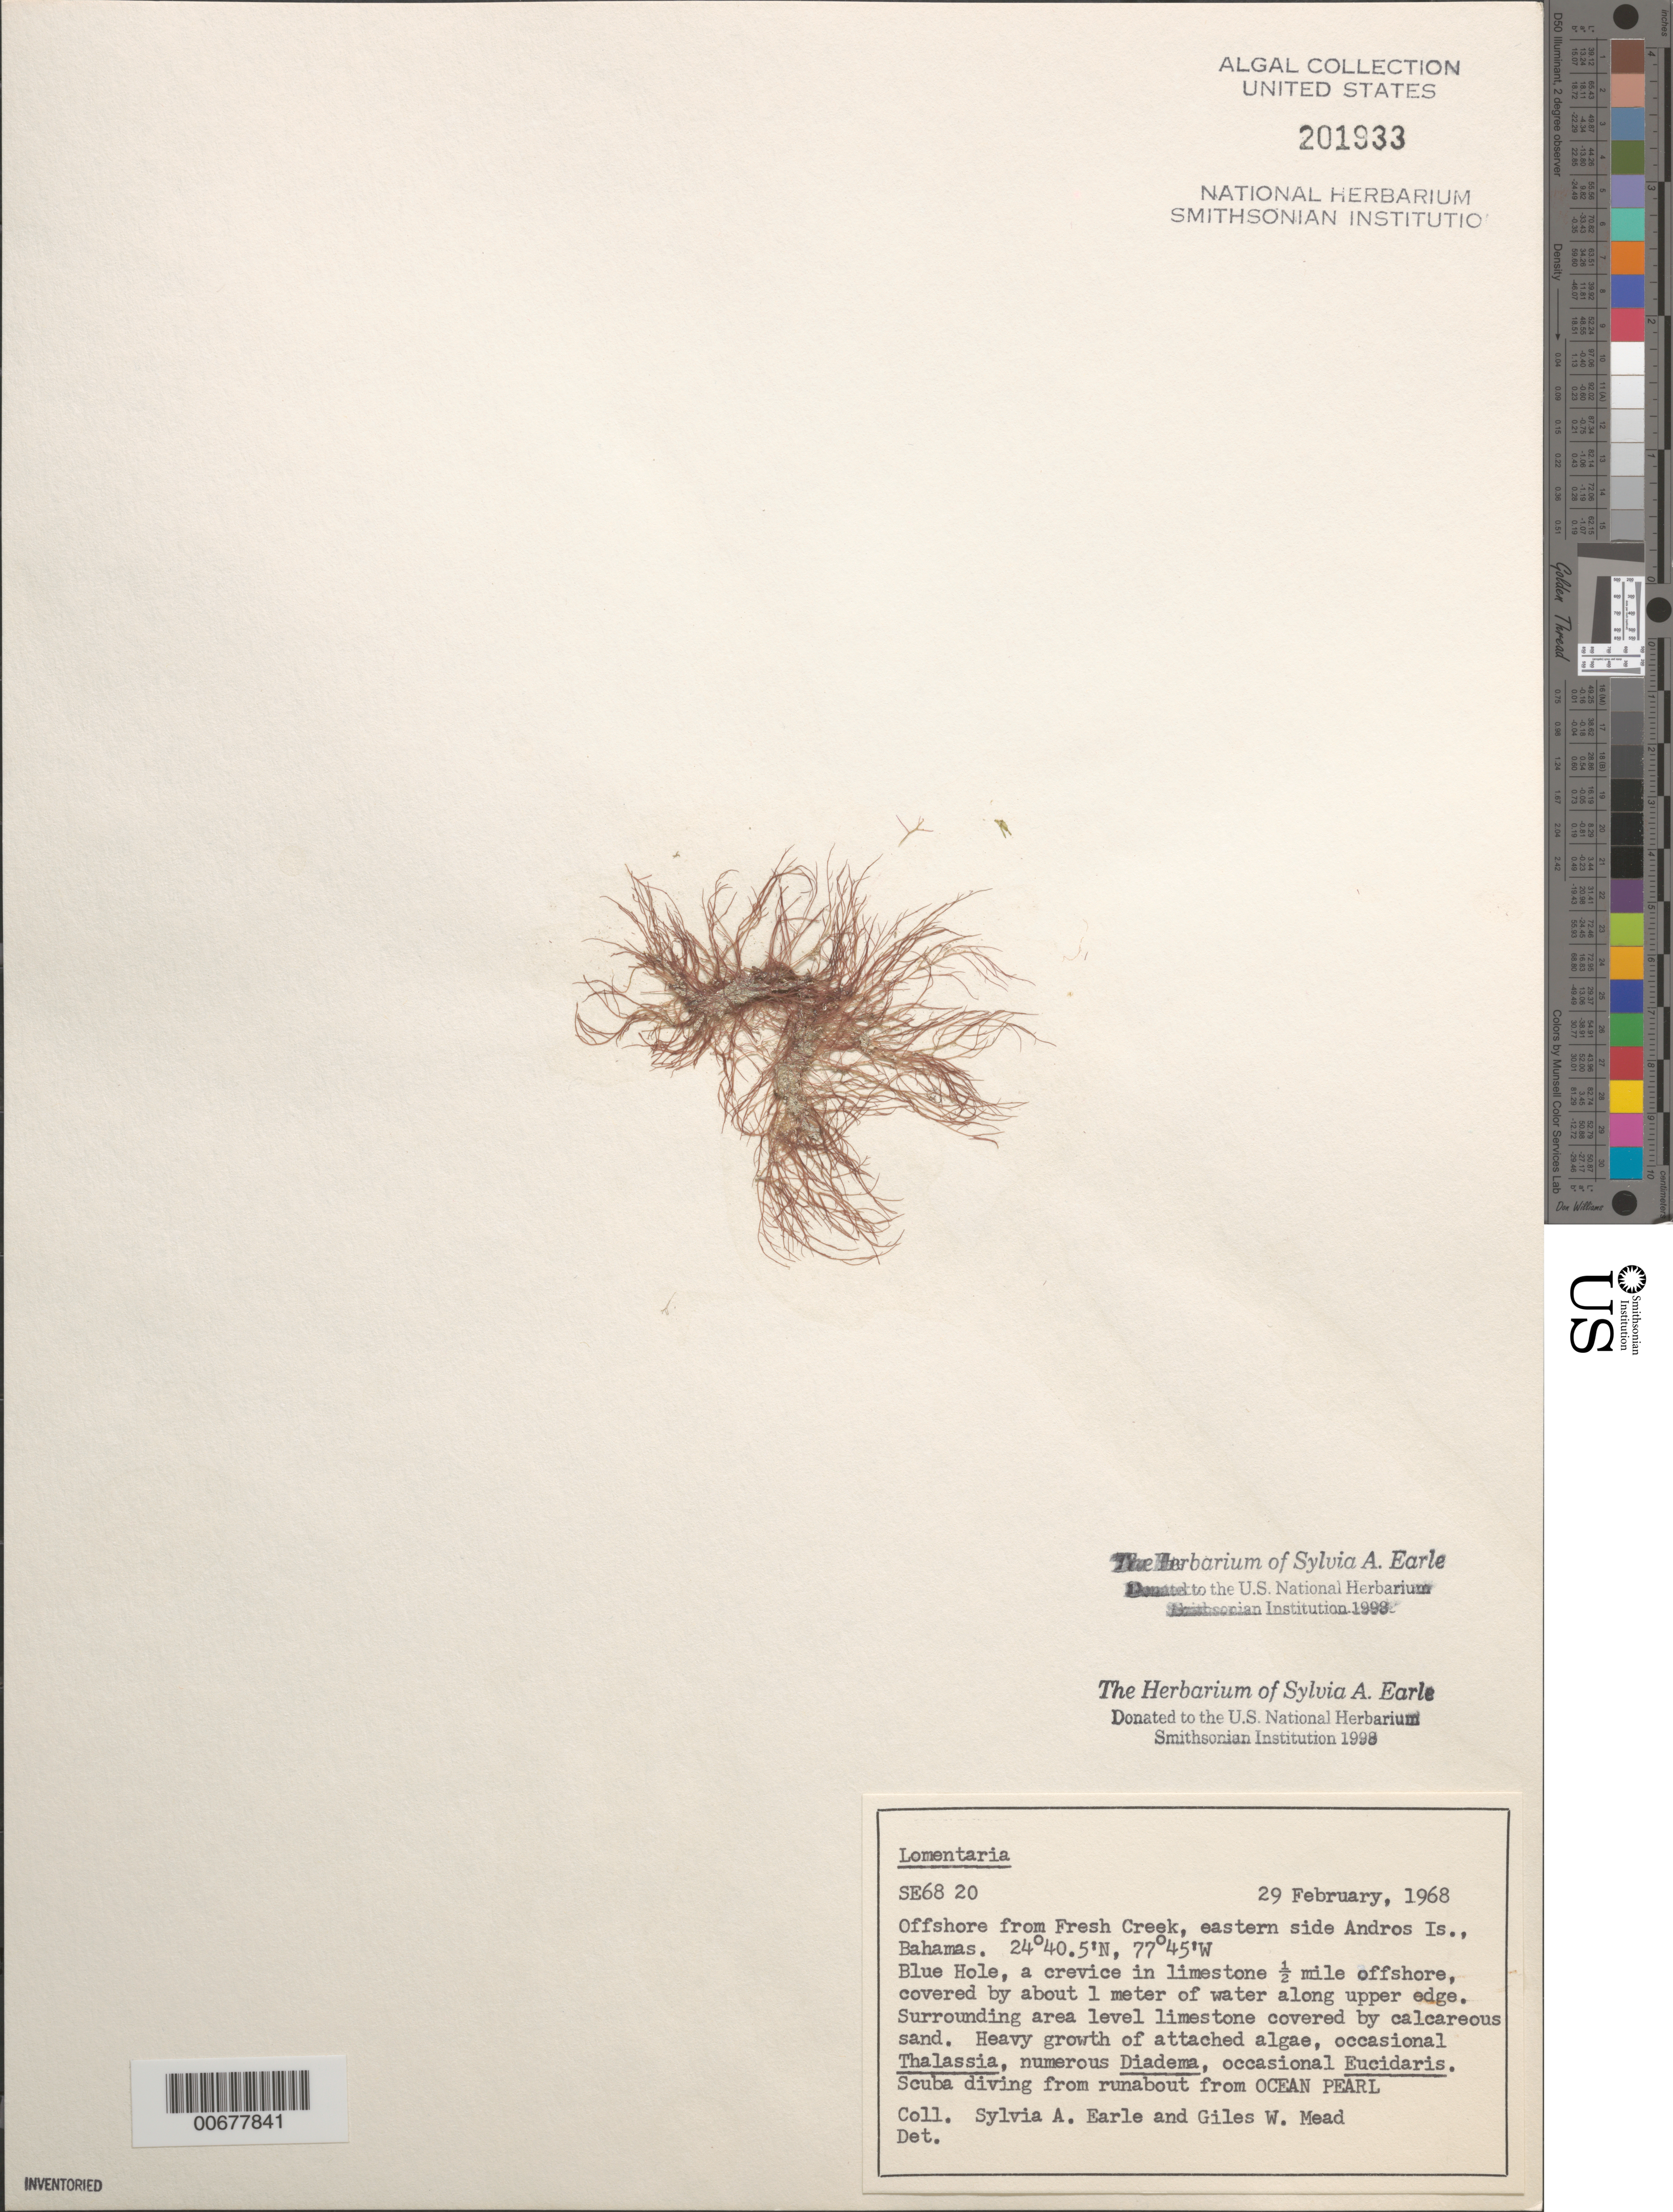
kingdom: Plantae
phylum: Rhodophyta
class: Florideophyceae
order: Rhodymeniales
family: Lomentariaceae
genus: Lomentaria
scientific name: Lomentaria sp.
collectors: S. A. Earle & G. W. Mead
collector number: SE 6820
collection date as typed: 29 Feb 1968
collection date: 1968-02-29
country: Bahamas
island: Andros Island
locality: Blue Hole, off Fresh Creek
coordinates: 24 40.5' N, 77 45' W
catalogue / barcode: US 201933